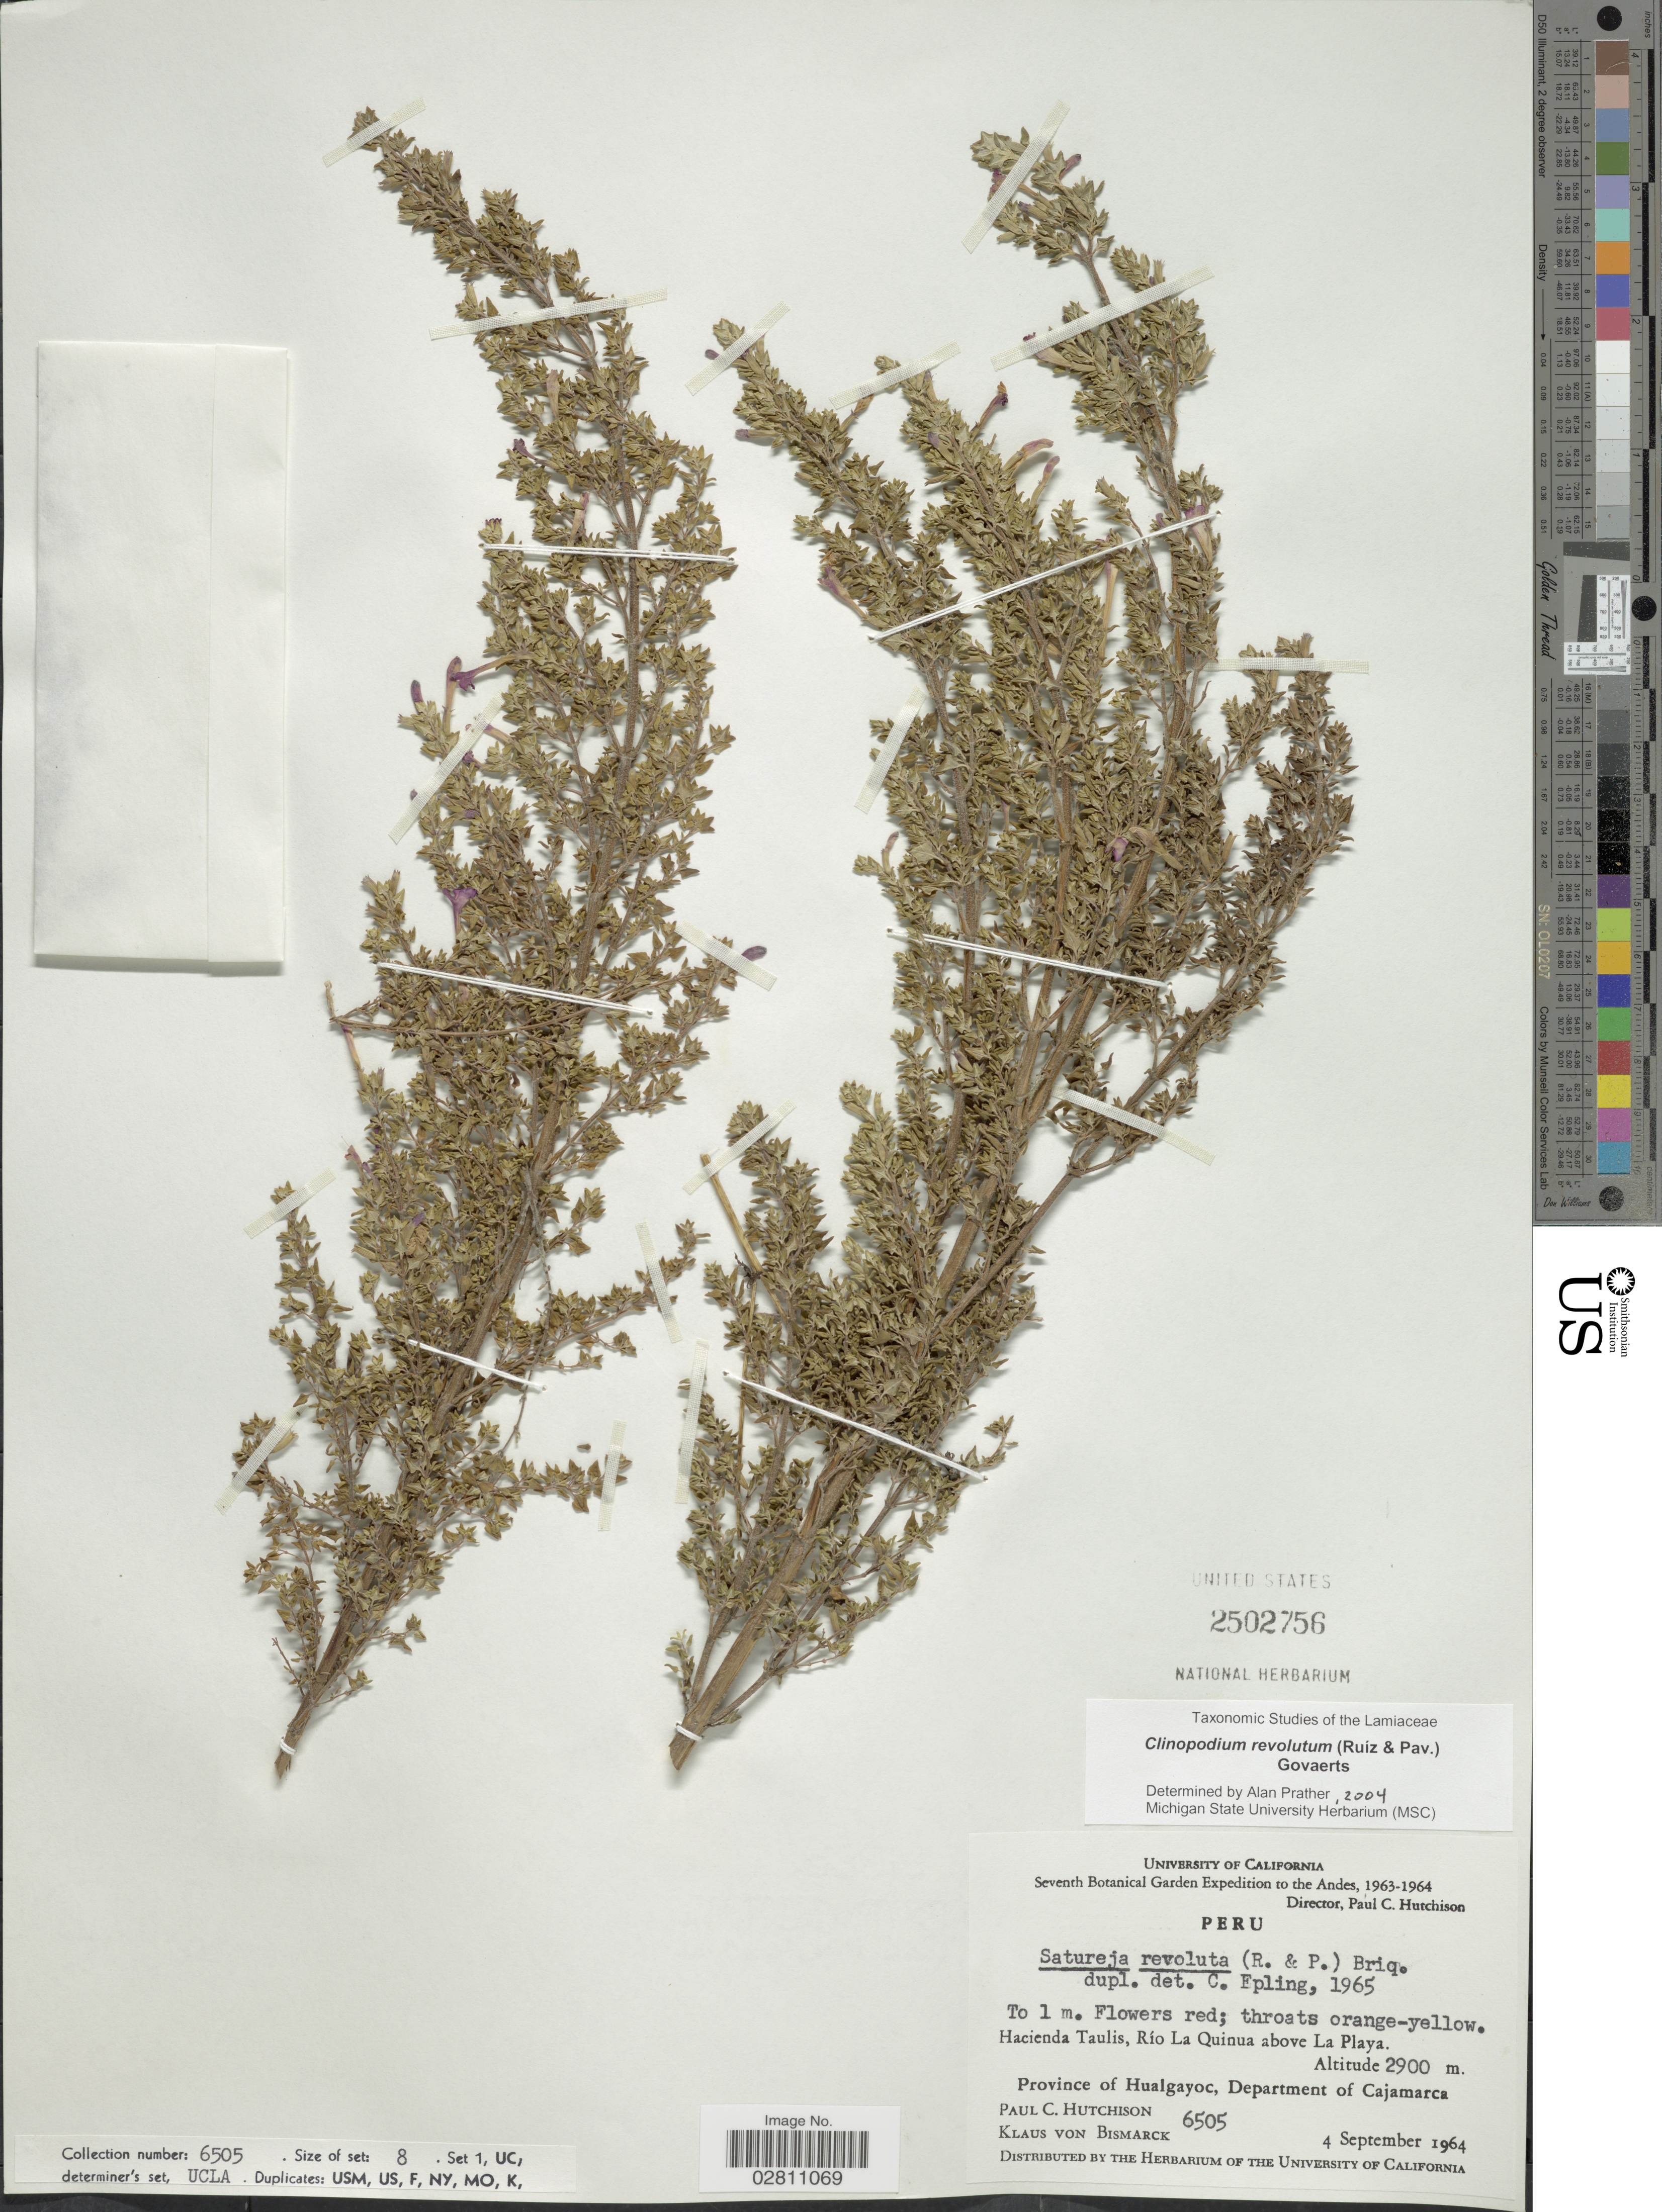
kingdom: Plantae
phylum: Tracheophyta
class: Magnoliopsida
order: Lamiales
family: Lamiaceae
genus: Clinopodium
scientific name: Clinopodium revolutum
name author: (Ruiz & Pav.) Govaerts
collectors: P. C. Hutchison & K. von Bismarck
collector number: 6505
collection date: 1964-09-04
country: Peru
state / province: Cajamarca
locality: Andes, Hacienda Taulis, Río La Quinua above La Playa. Province of Hualgayoc, Department of Cajamarca.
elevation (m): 2900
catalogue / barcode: US 2502756